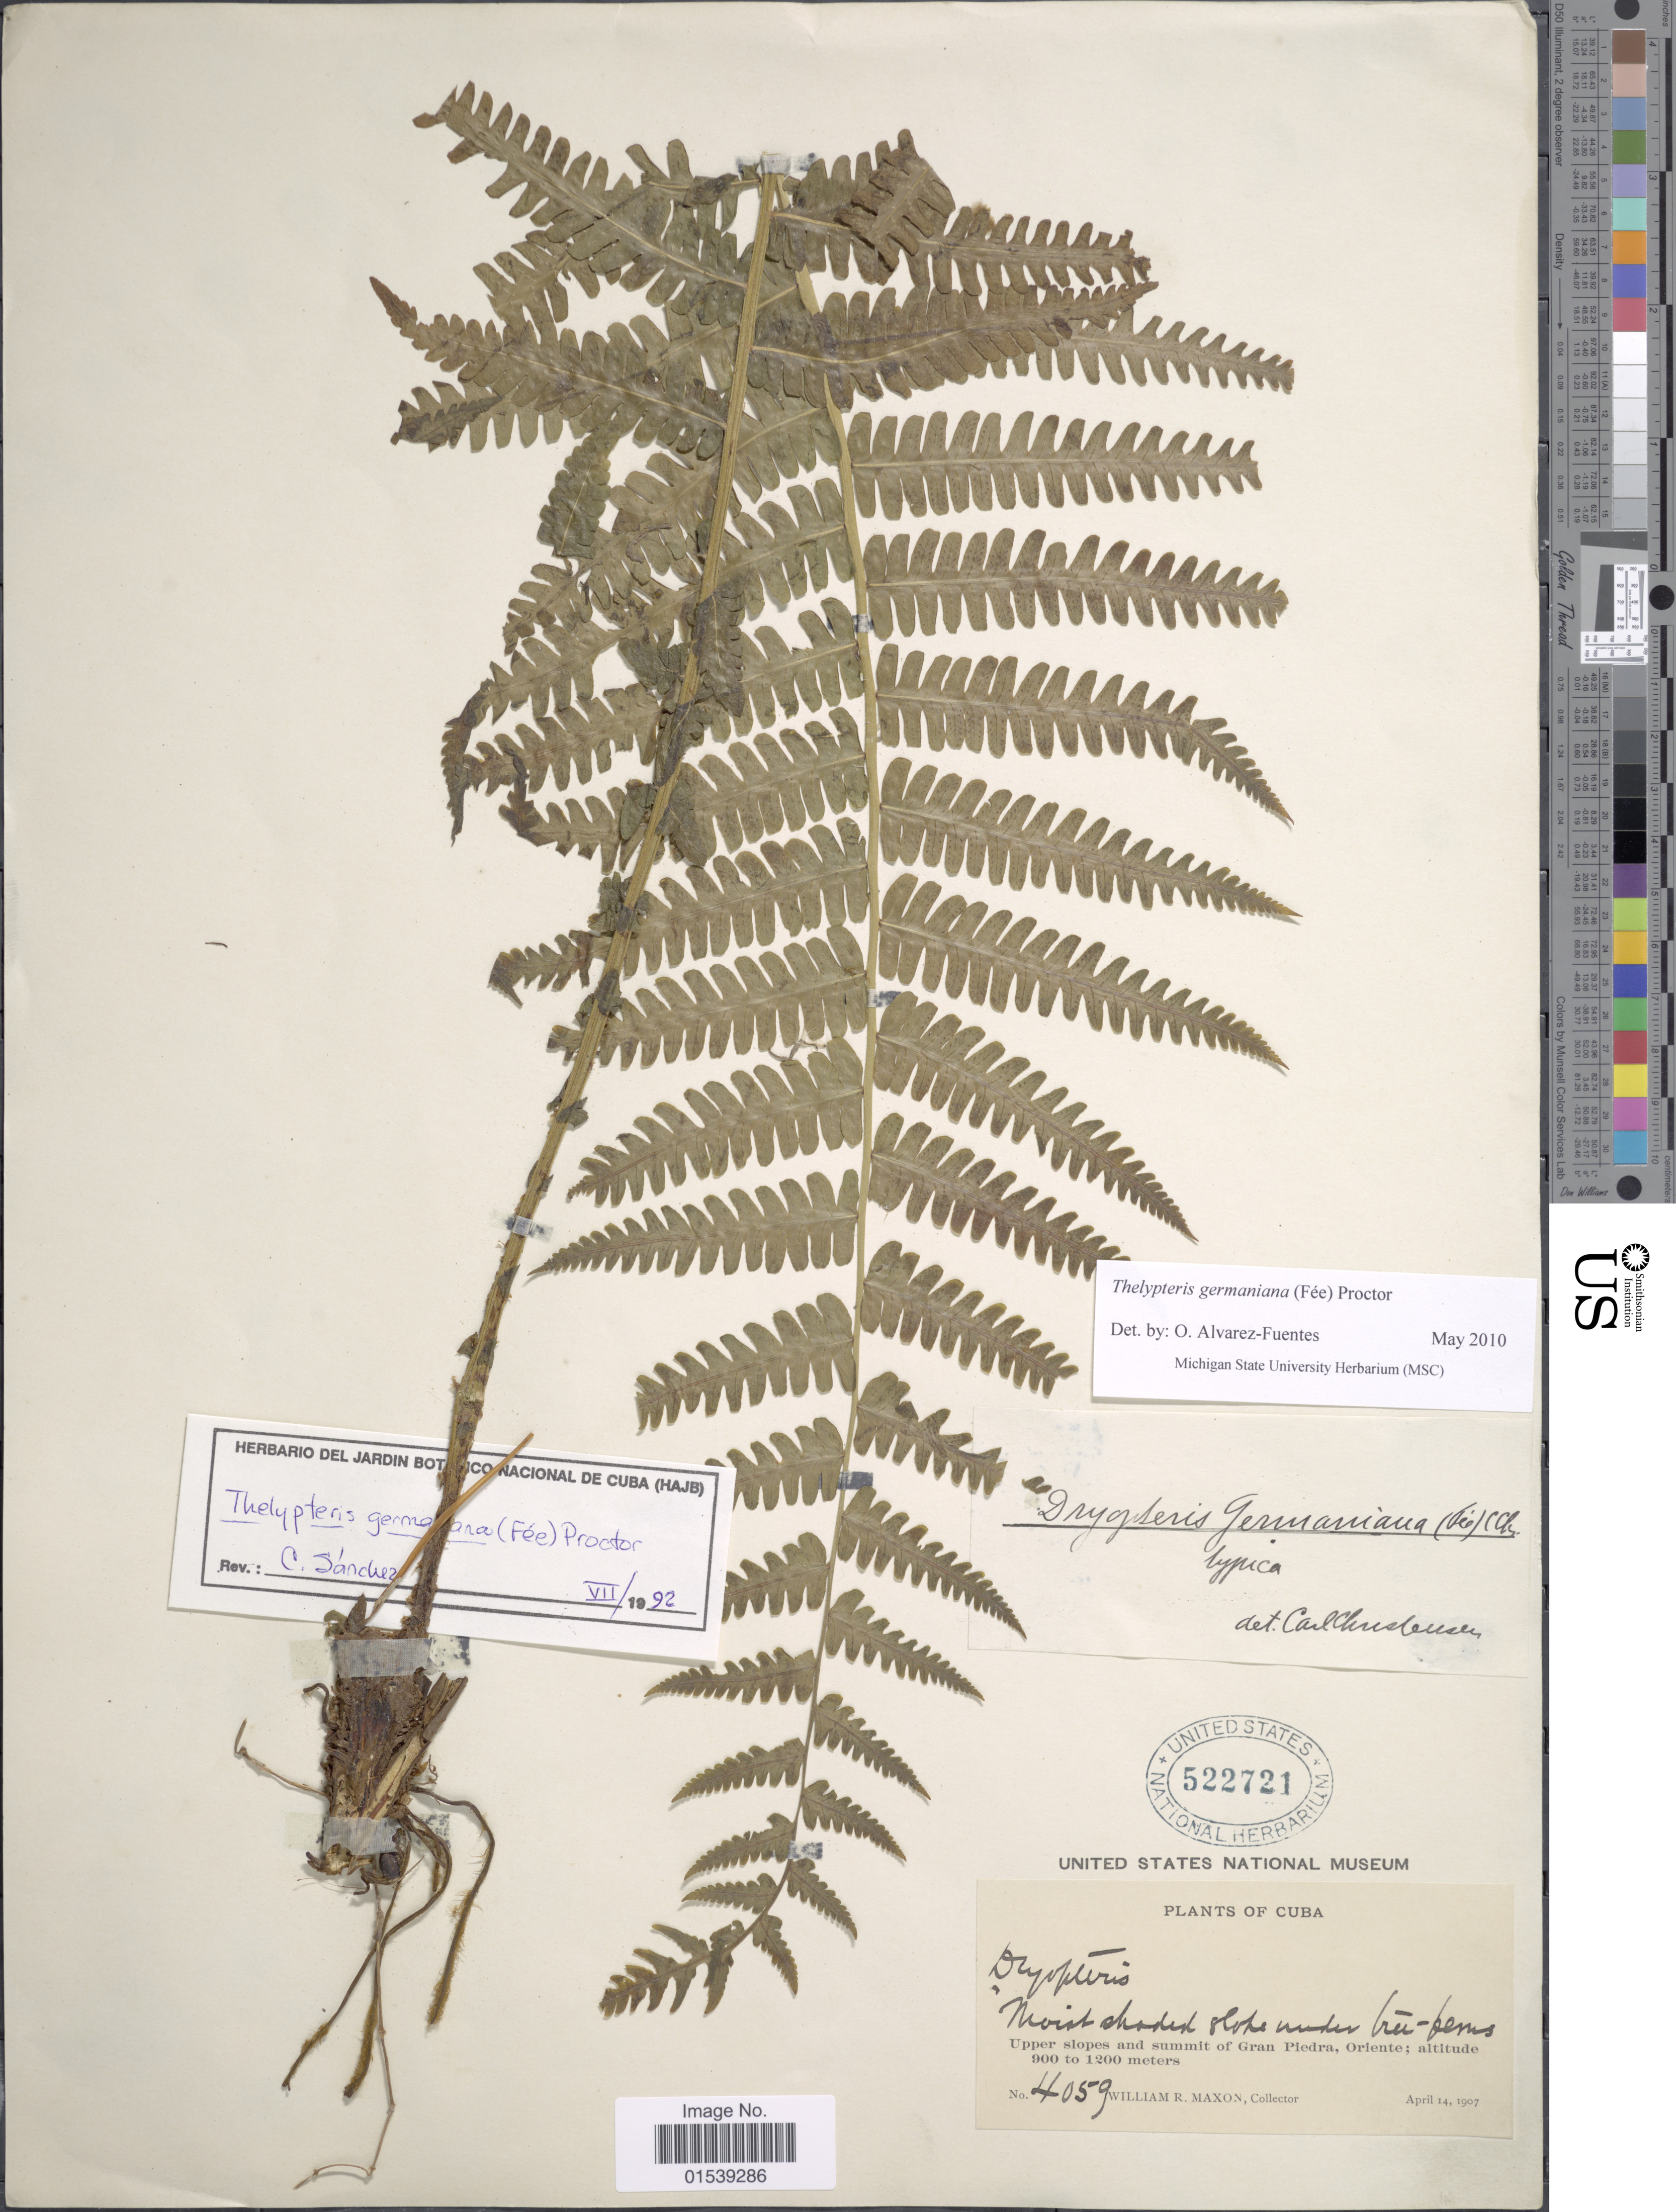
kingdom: Plantae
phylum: Tracheophyta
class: Polypodiopsida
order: Polypodiales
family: Thelypteridaceae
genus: Amauropelta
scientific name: Amauropelta germaniana (Fée) comb. nov., ined. 2015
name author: (Fée)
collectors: W. R. Maxon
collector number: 4059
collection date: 1907-04-14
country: Cuba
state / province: Oriente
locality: Upper slopes and summit of Gran Piedra, Oriente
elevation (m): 900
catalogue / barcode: US 522721